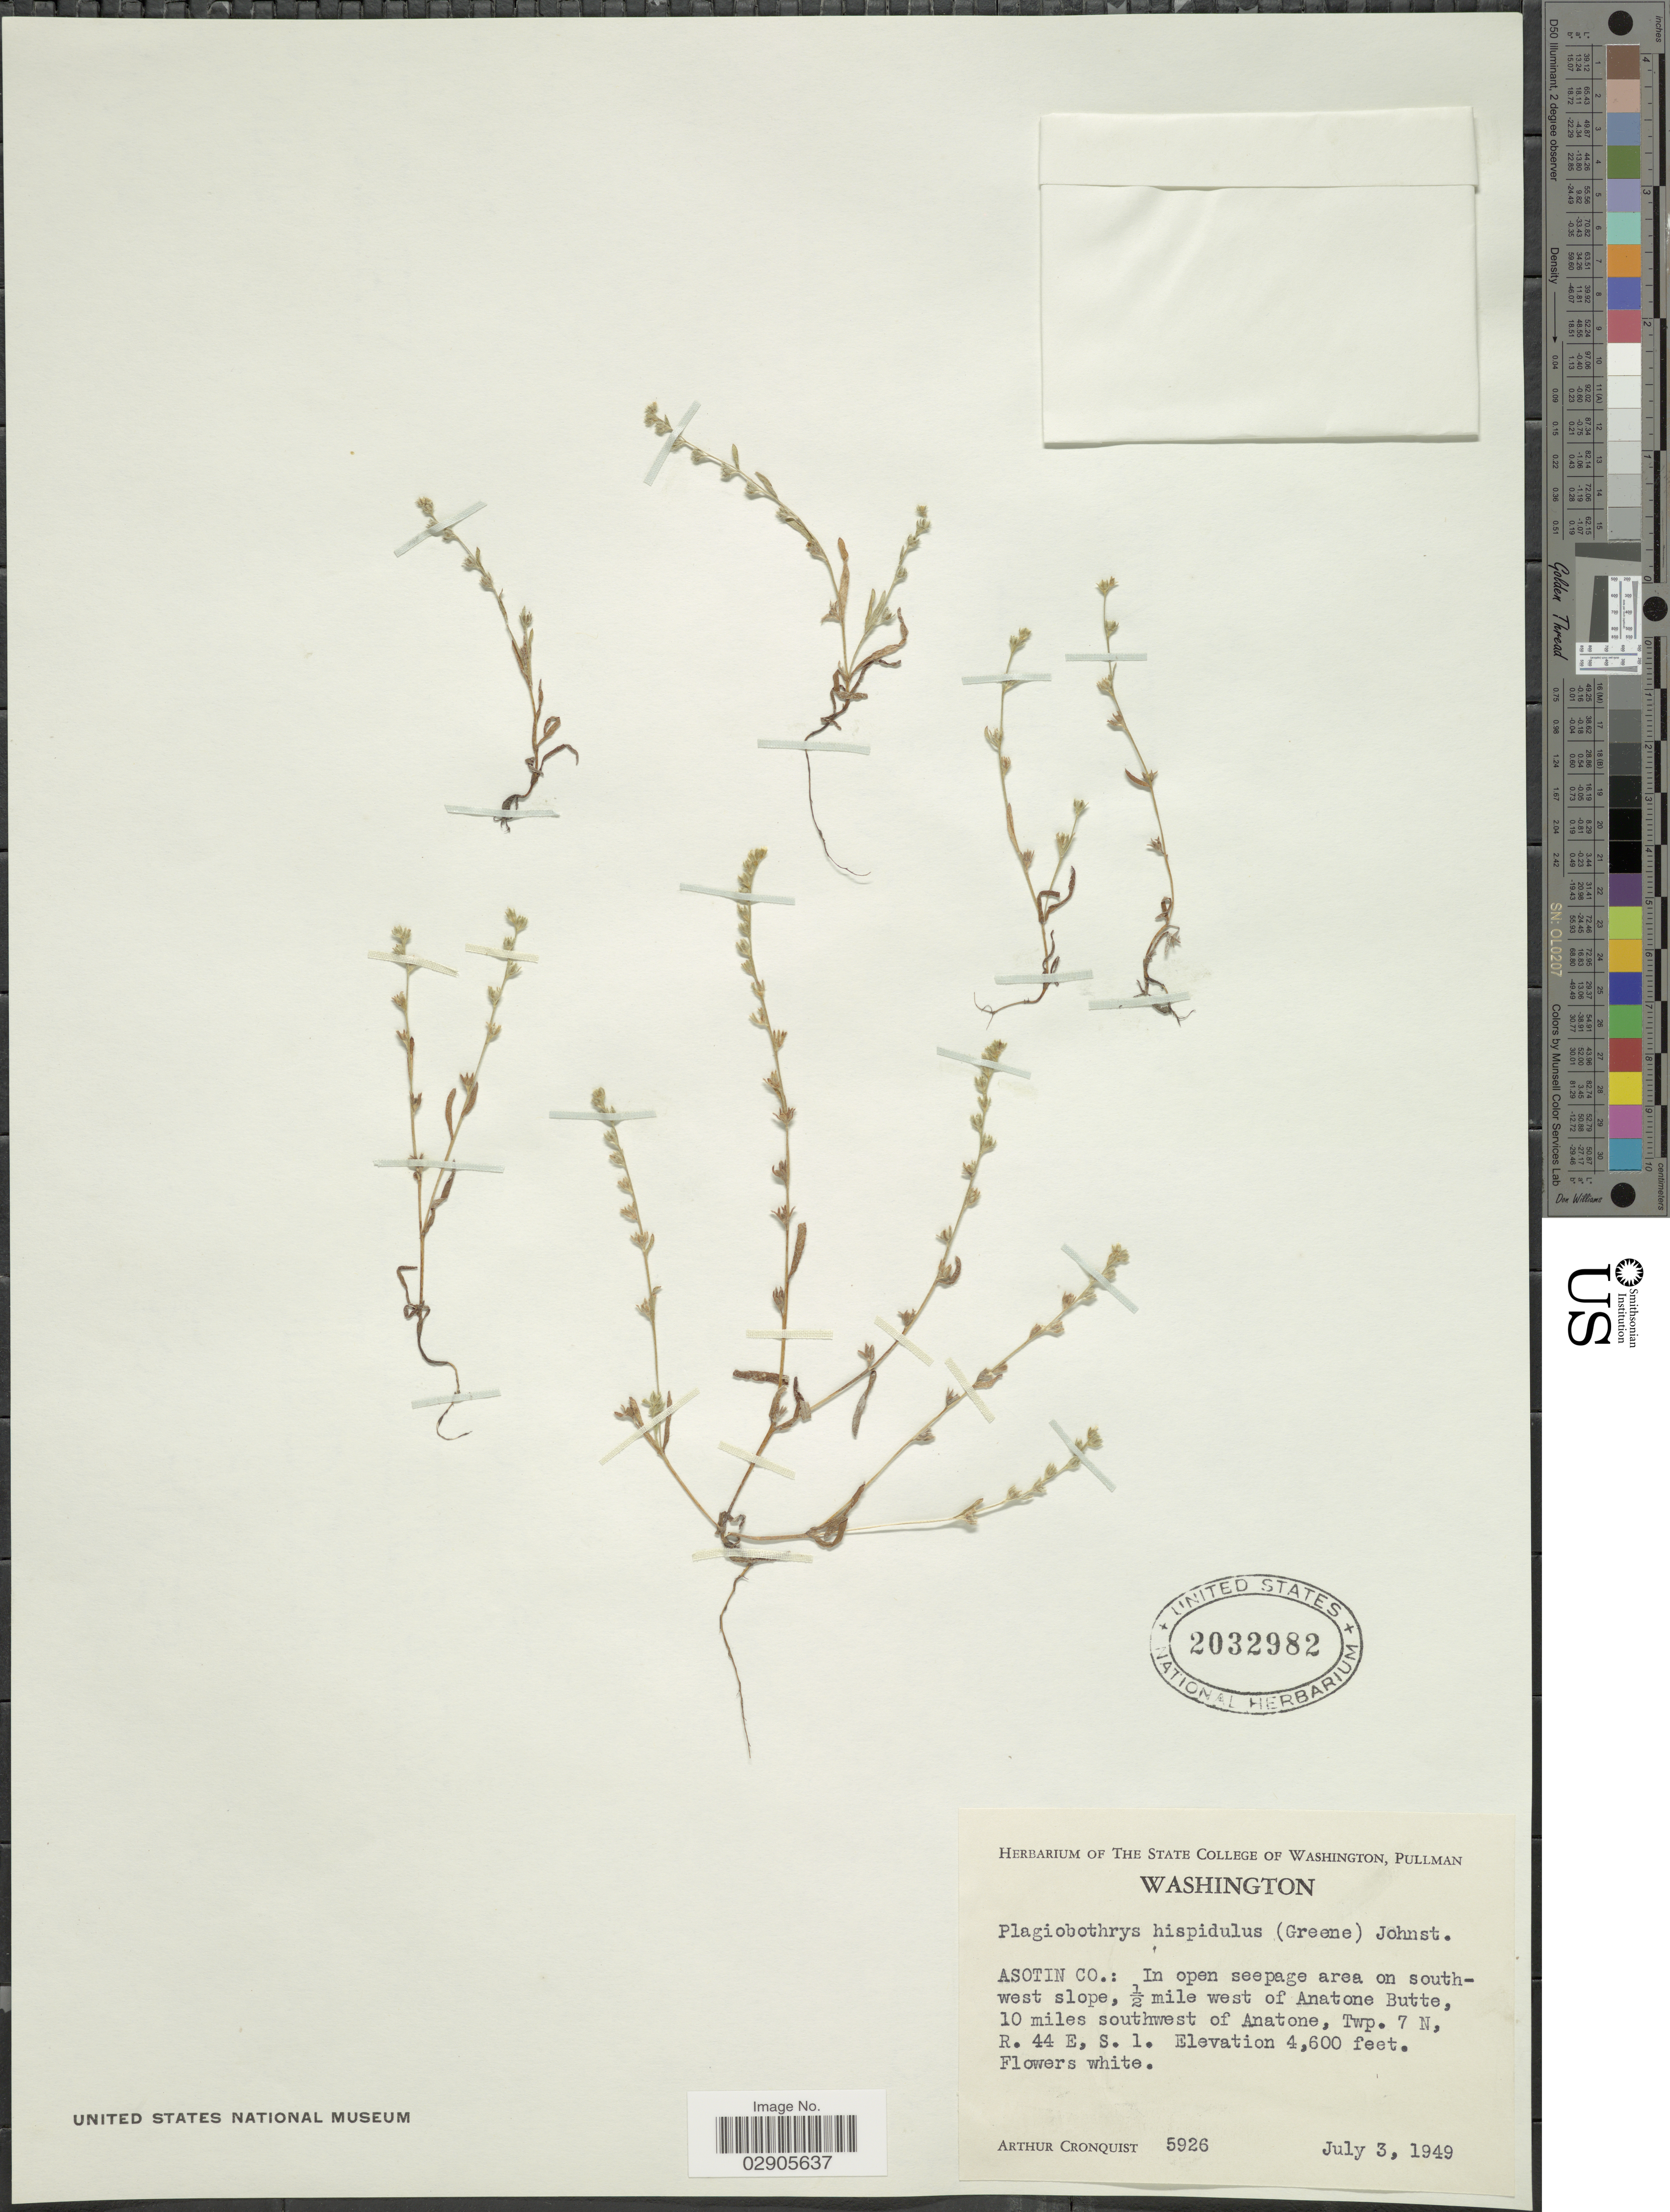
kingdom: Plantae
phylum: Tracheophyta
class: Magnoliopsida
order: Boraginales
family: Boraginaceae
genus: Plagiobothrys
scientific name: Plagiobothrys hispidulus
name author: (Greene) I.M. Johnst.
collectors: A. J. Cronquist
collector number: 5926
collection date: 1949-07-03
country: United States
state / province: Washington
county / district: Asotin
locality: Asotin Co.: In open seepage area on southwest slope, ½ mile west of Anatone Butte, 10 miles southwest of Anatone. Twp. 7 N, R. 44 E, S. 1.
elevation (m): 1402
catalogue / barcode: US 2032982